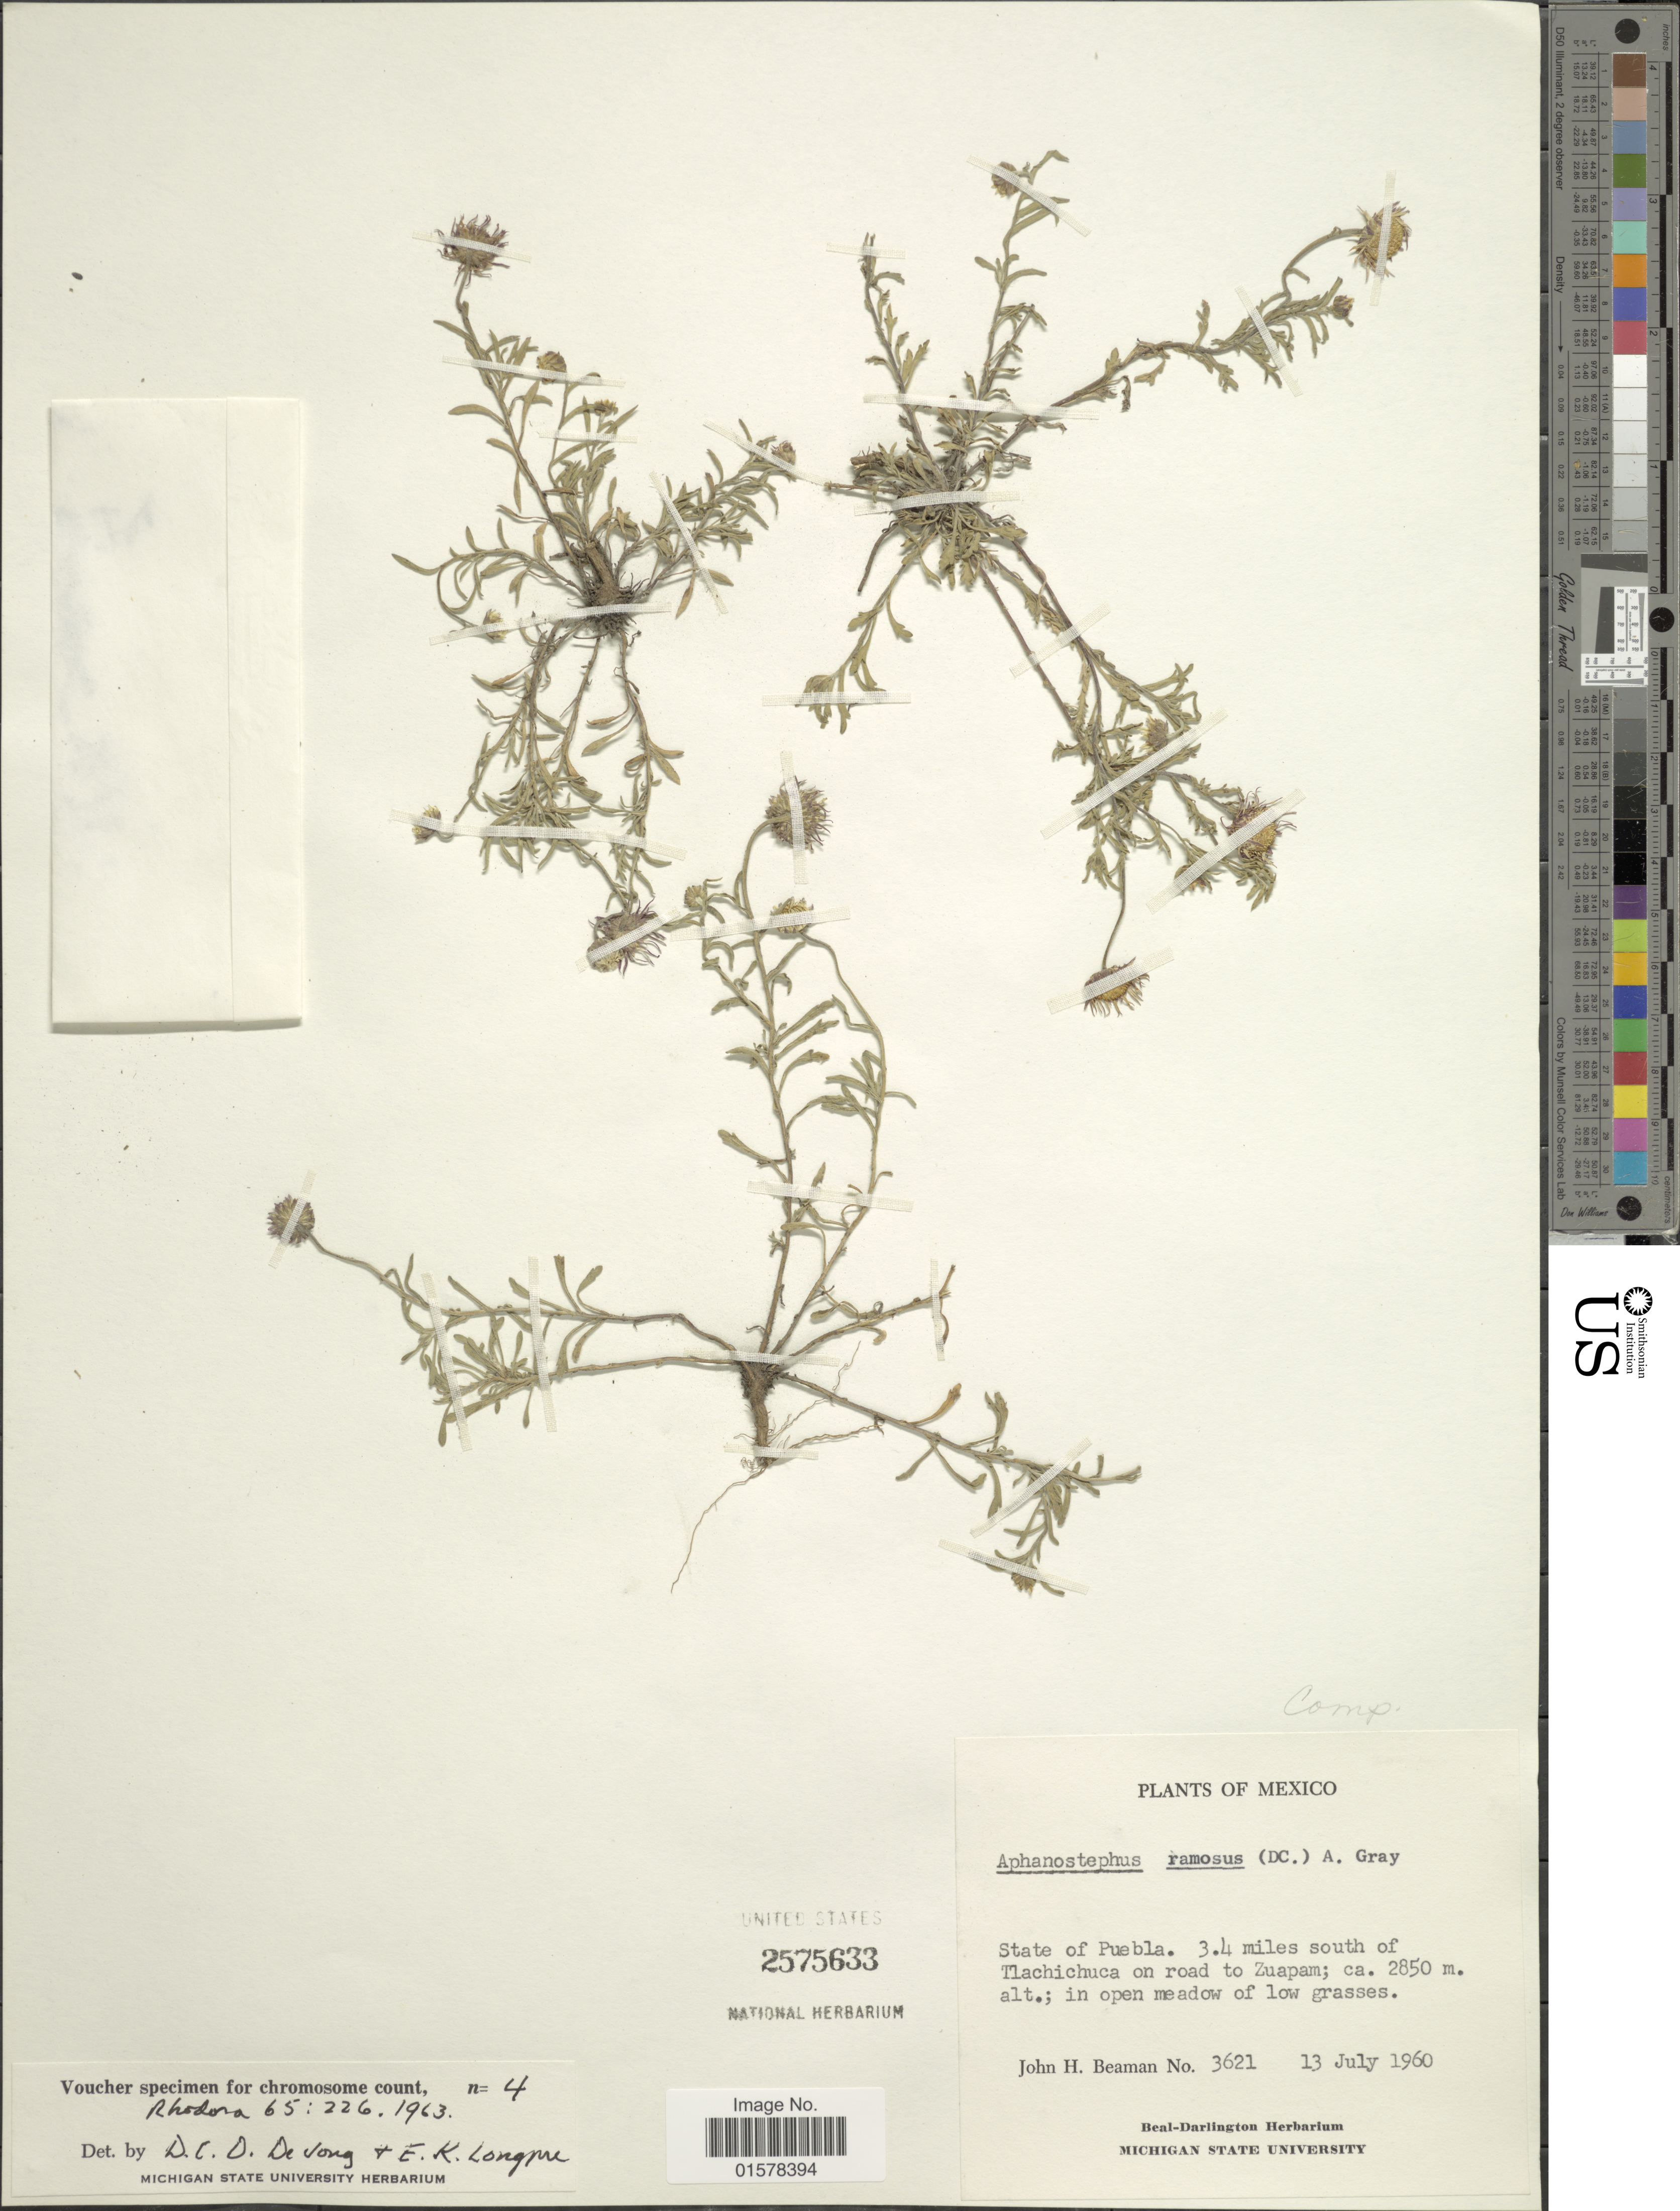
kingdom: Plantae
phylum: Tracheophyta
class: Magnoliopsida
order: Asterales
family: Asteraceae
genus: Aphanostephus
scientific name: Aphanostephus ramosus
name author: (DC.) A. Gray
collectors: J. H. Beaman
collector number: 3621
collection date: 1960-07-13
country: Mexico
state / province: Puebla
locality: Mexico. State of Puebla. 3.4 miles south of Tlachichuca on road to Zuapam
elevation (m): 2850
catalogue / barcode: US 2575633